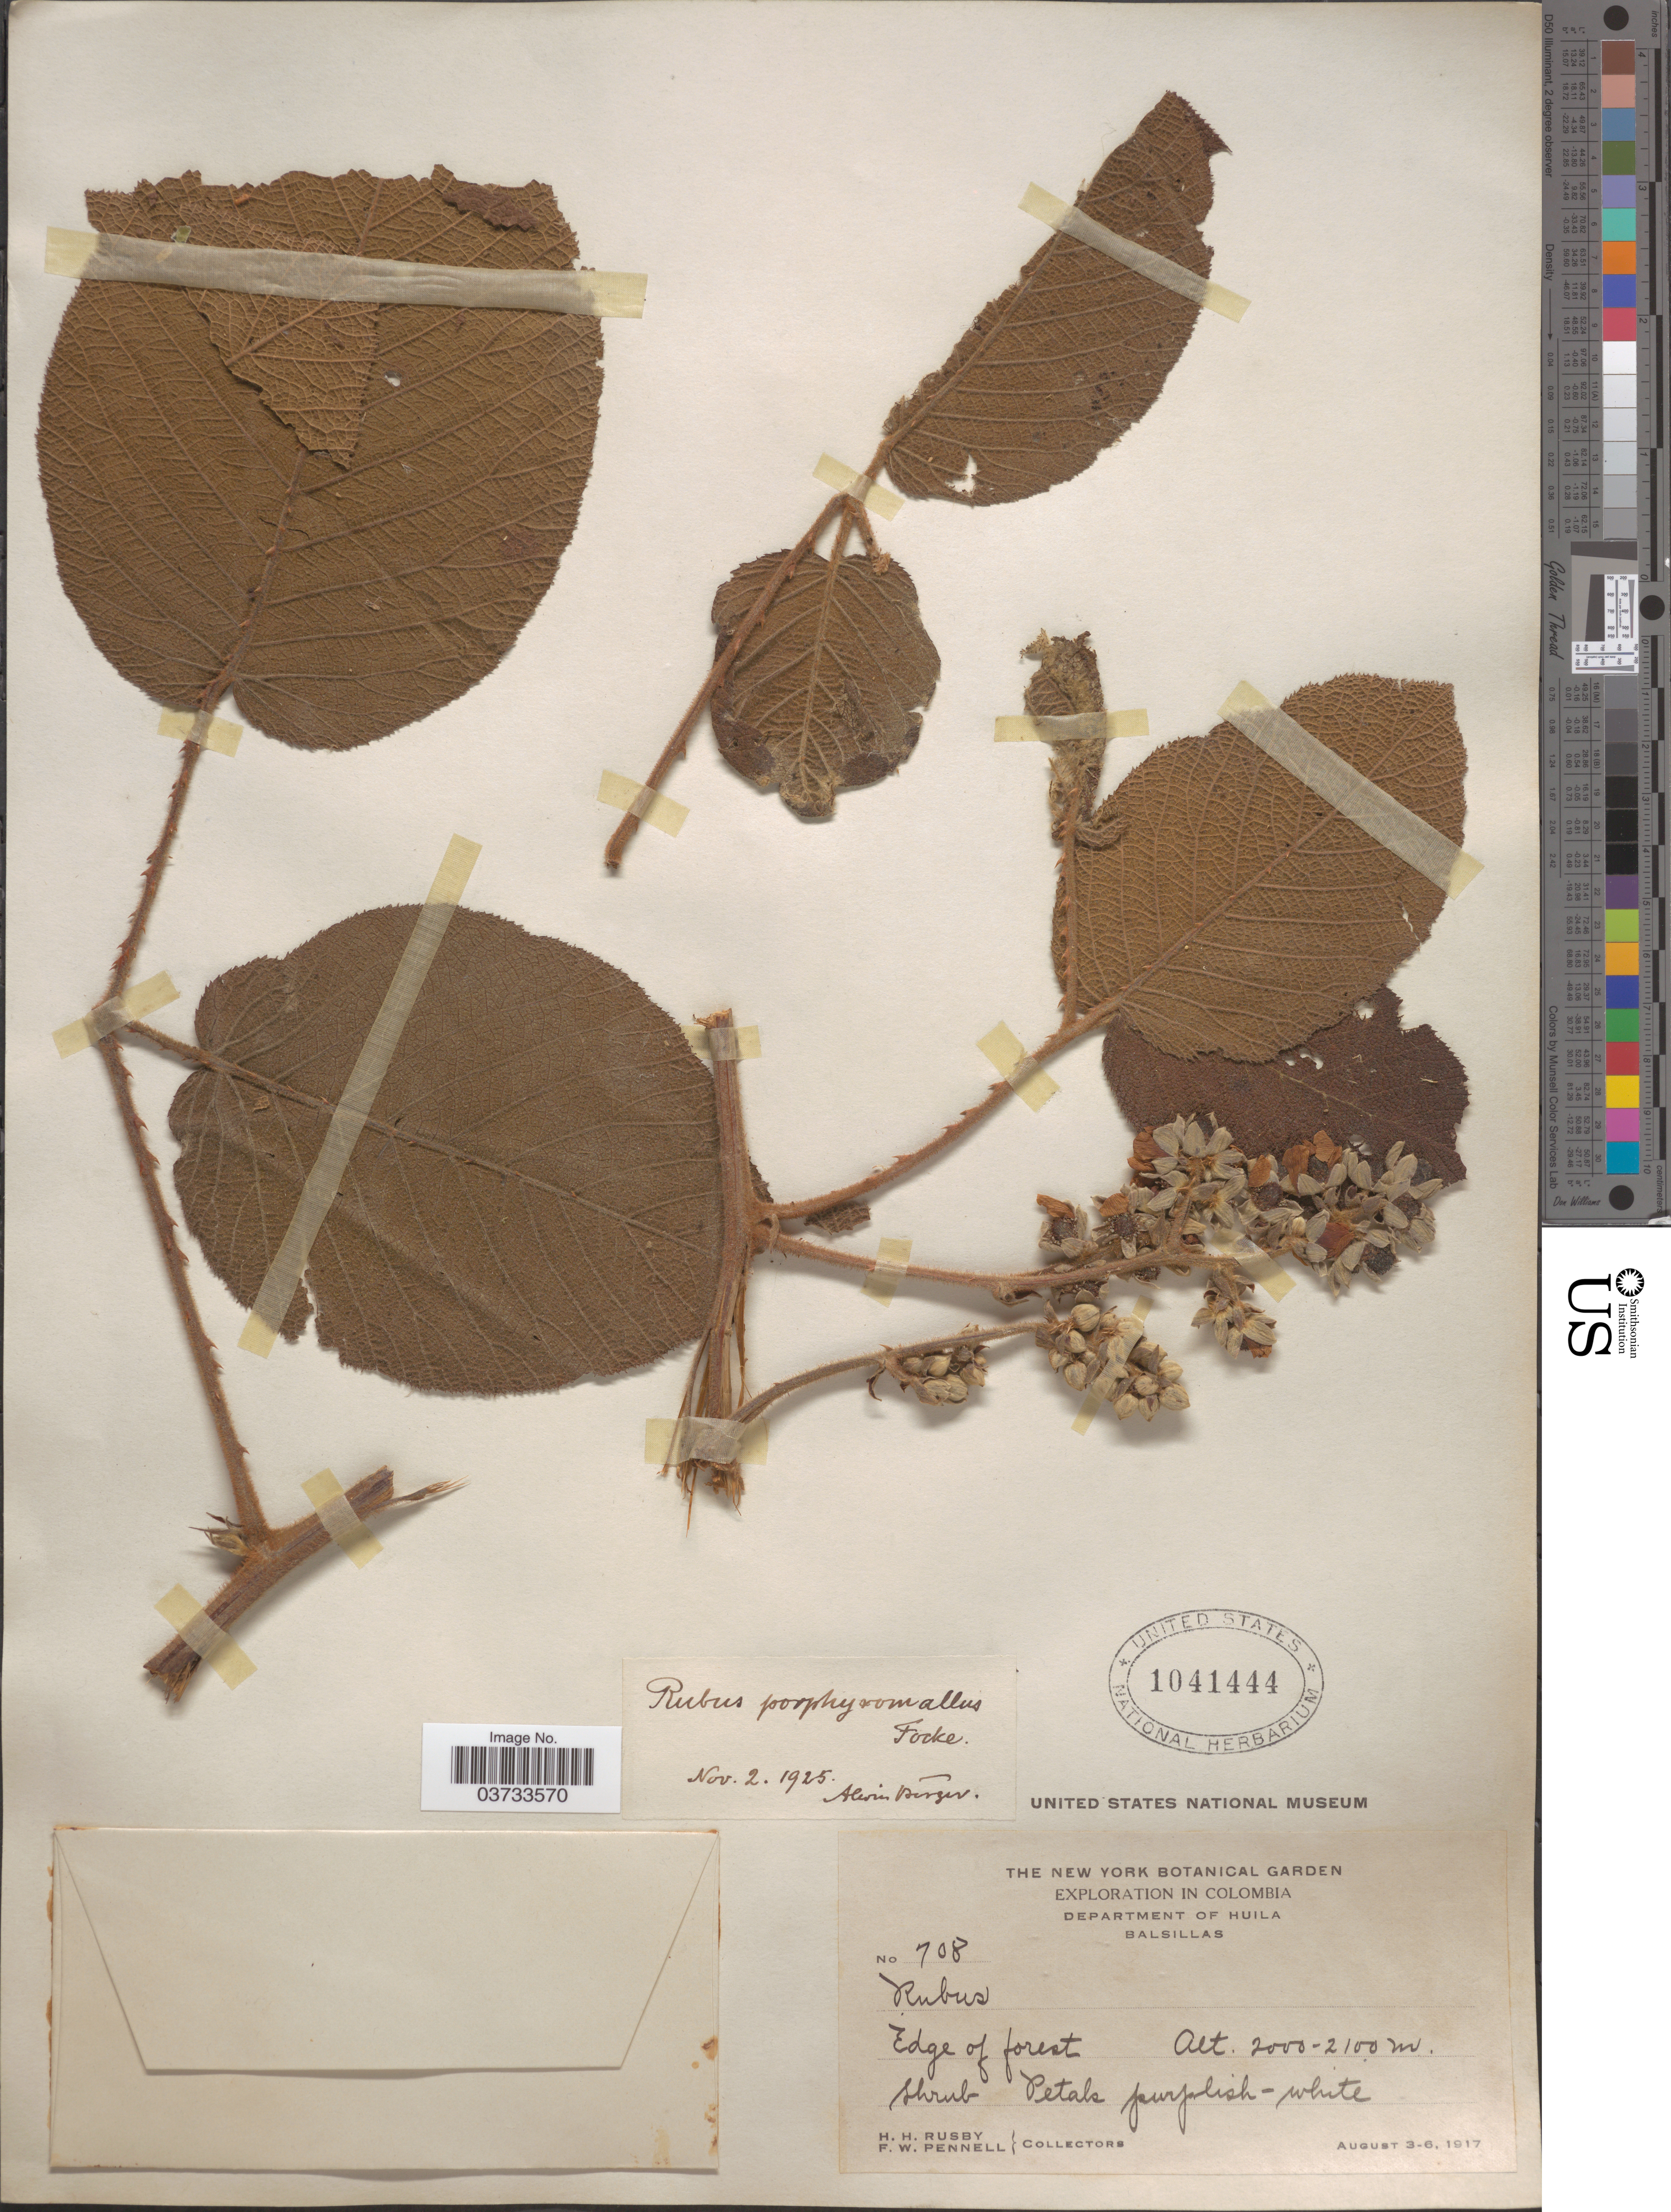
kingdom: Plantae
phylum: Tracheophyta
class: Magnoliopsida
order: Rosales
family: Rosaceae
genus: Rubus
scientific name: Rubus radicans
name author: Cav.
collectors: H. H. Rusby & F. W. Pennell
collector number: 708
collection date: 1917-08-03/1917-08-06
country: Colombia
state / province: Huila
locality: Department of Huila. Balsillas.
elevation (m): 2000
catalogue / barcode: US 1041444